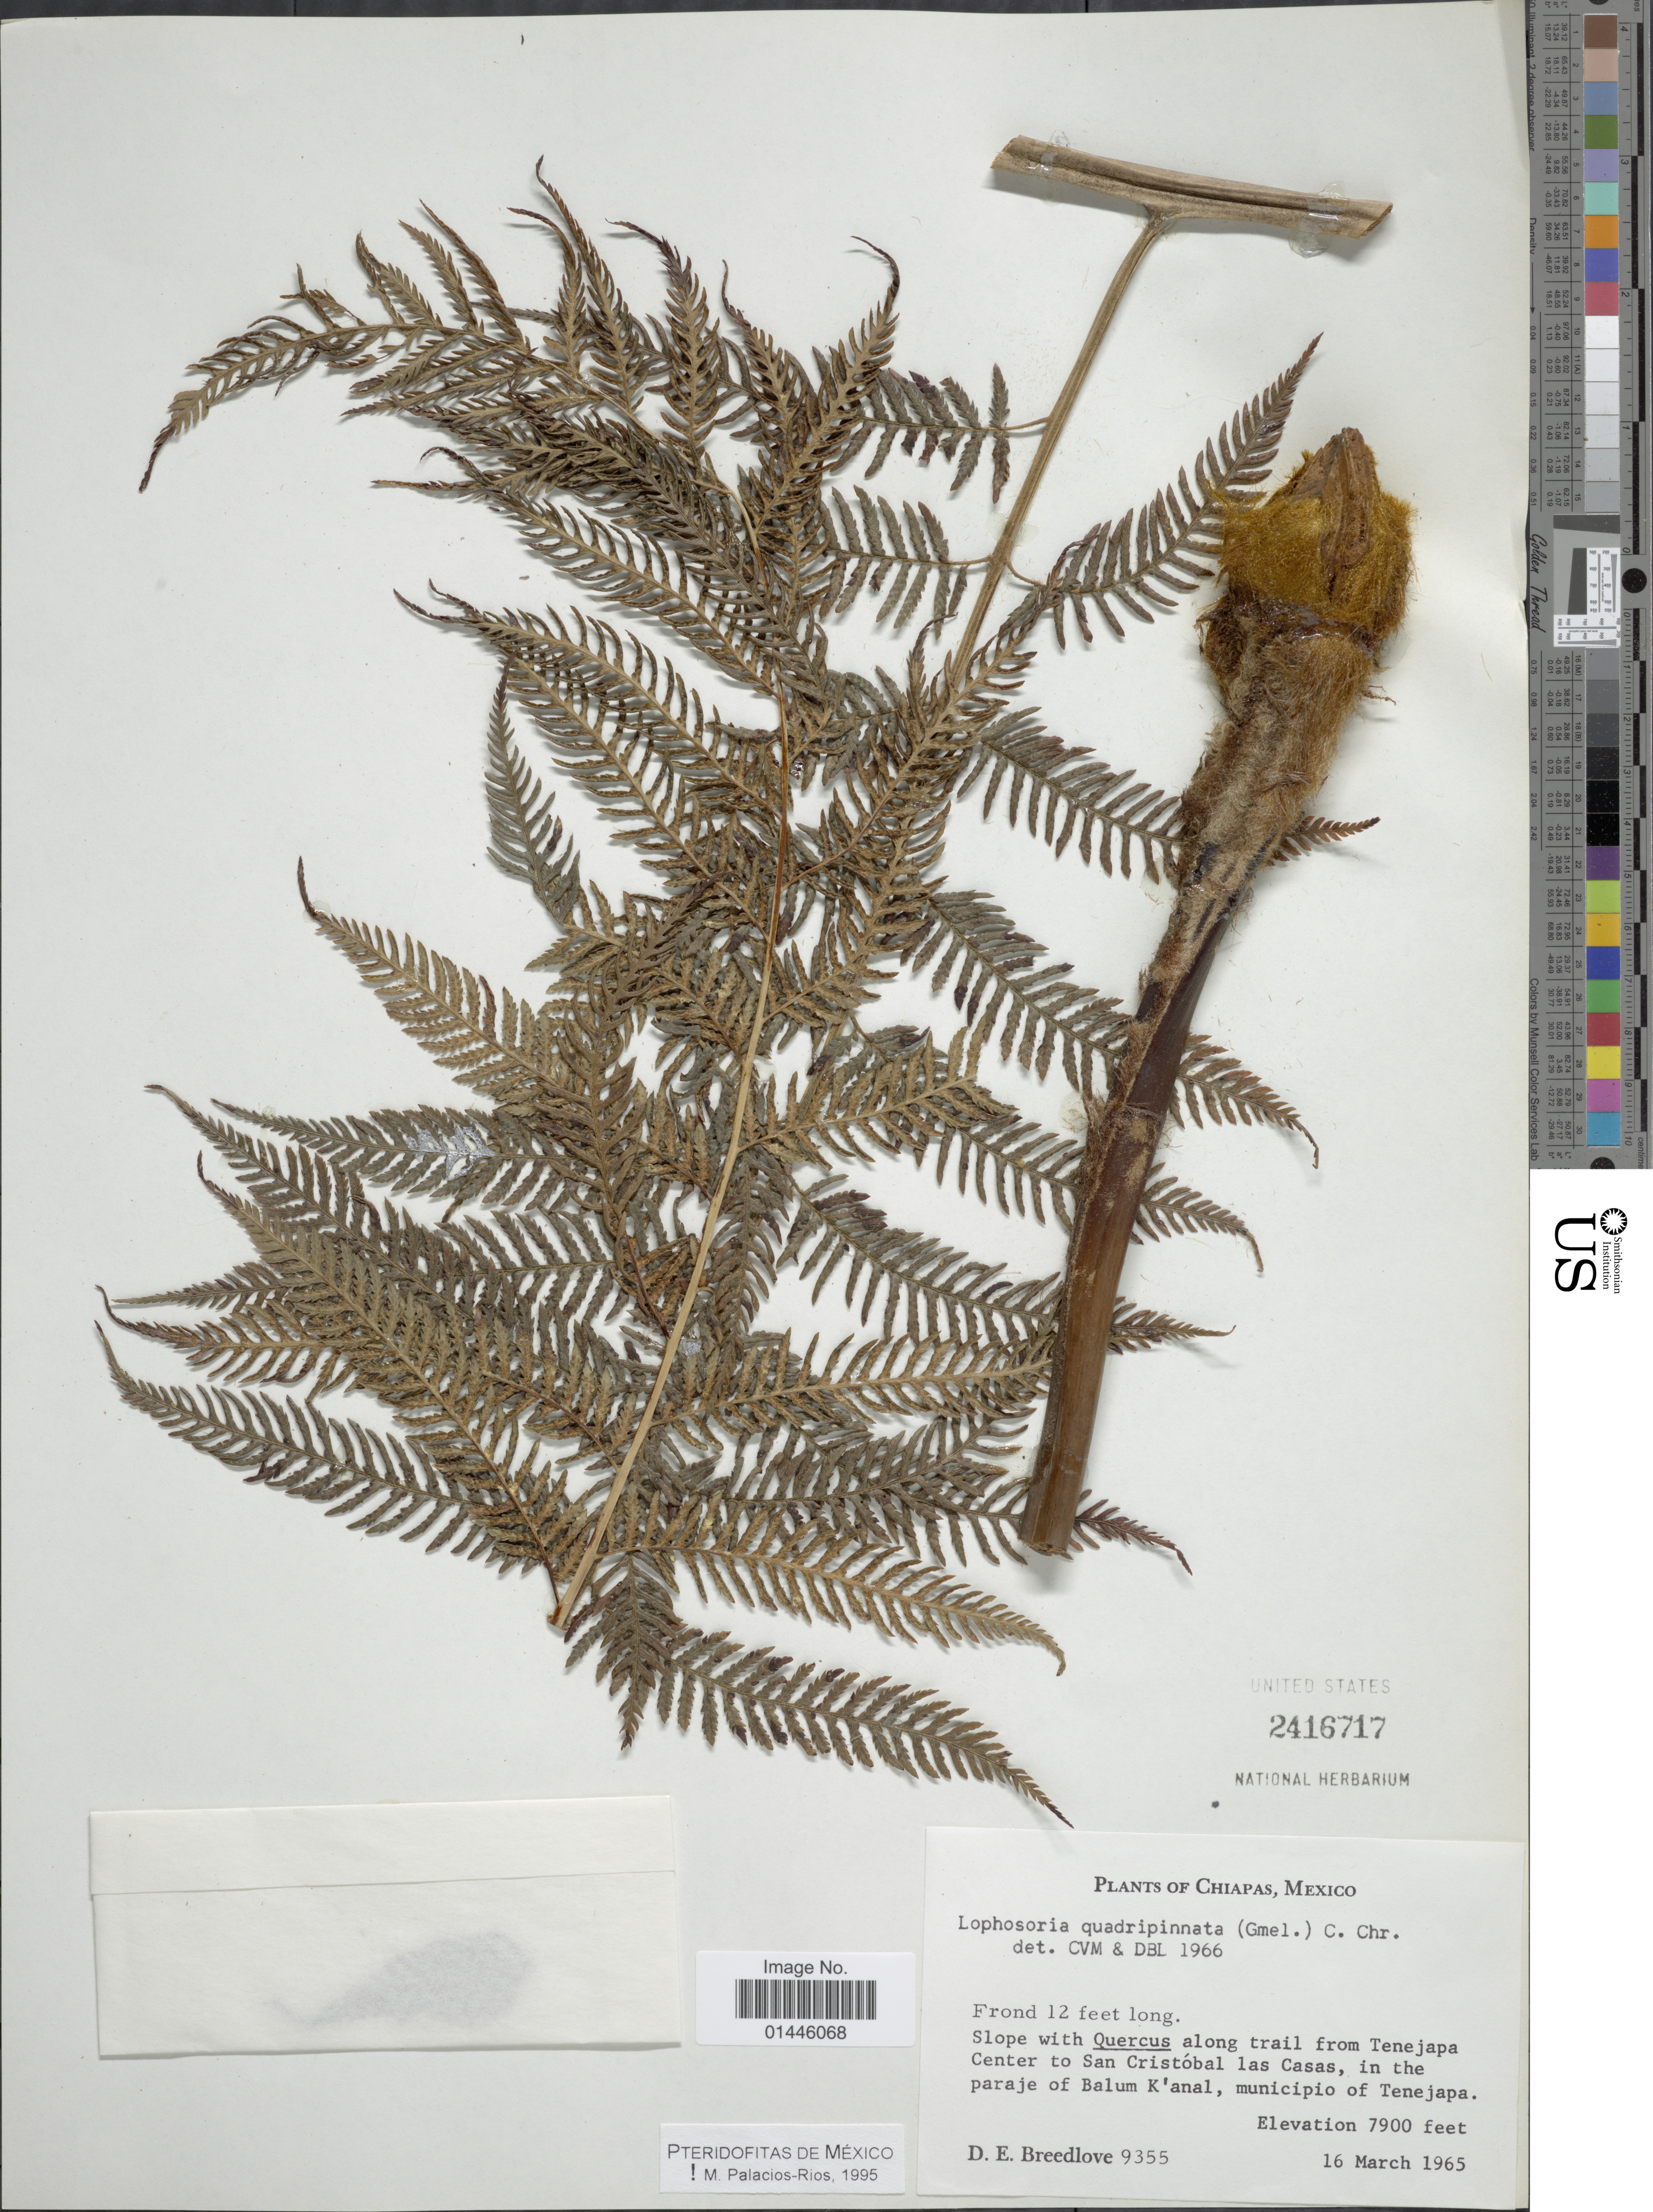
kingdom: Plantae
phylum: Tracheophyta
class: Polypodiopsida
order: Cyatheales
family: Dicksoniaceae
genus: Lophosoria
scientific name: Lophosoria quadripinnata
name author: (J.F. Gmel.) C. Chr.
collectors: D. E. Breedlove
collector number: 9355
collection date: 1965-03-16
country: Mexico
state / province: Chiapas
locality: Slope along trail from Tenejapa Center to San Cristobal las Casas, in the paraje of Balum K'anal, municipio of Tenejapa.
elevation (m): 2408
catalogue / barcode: US 2416717